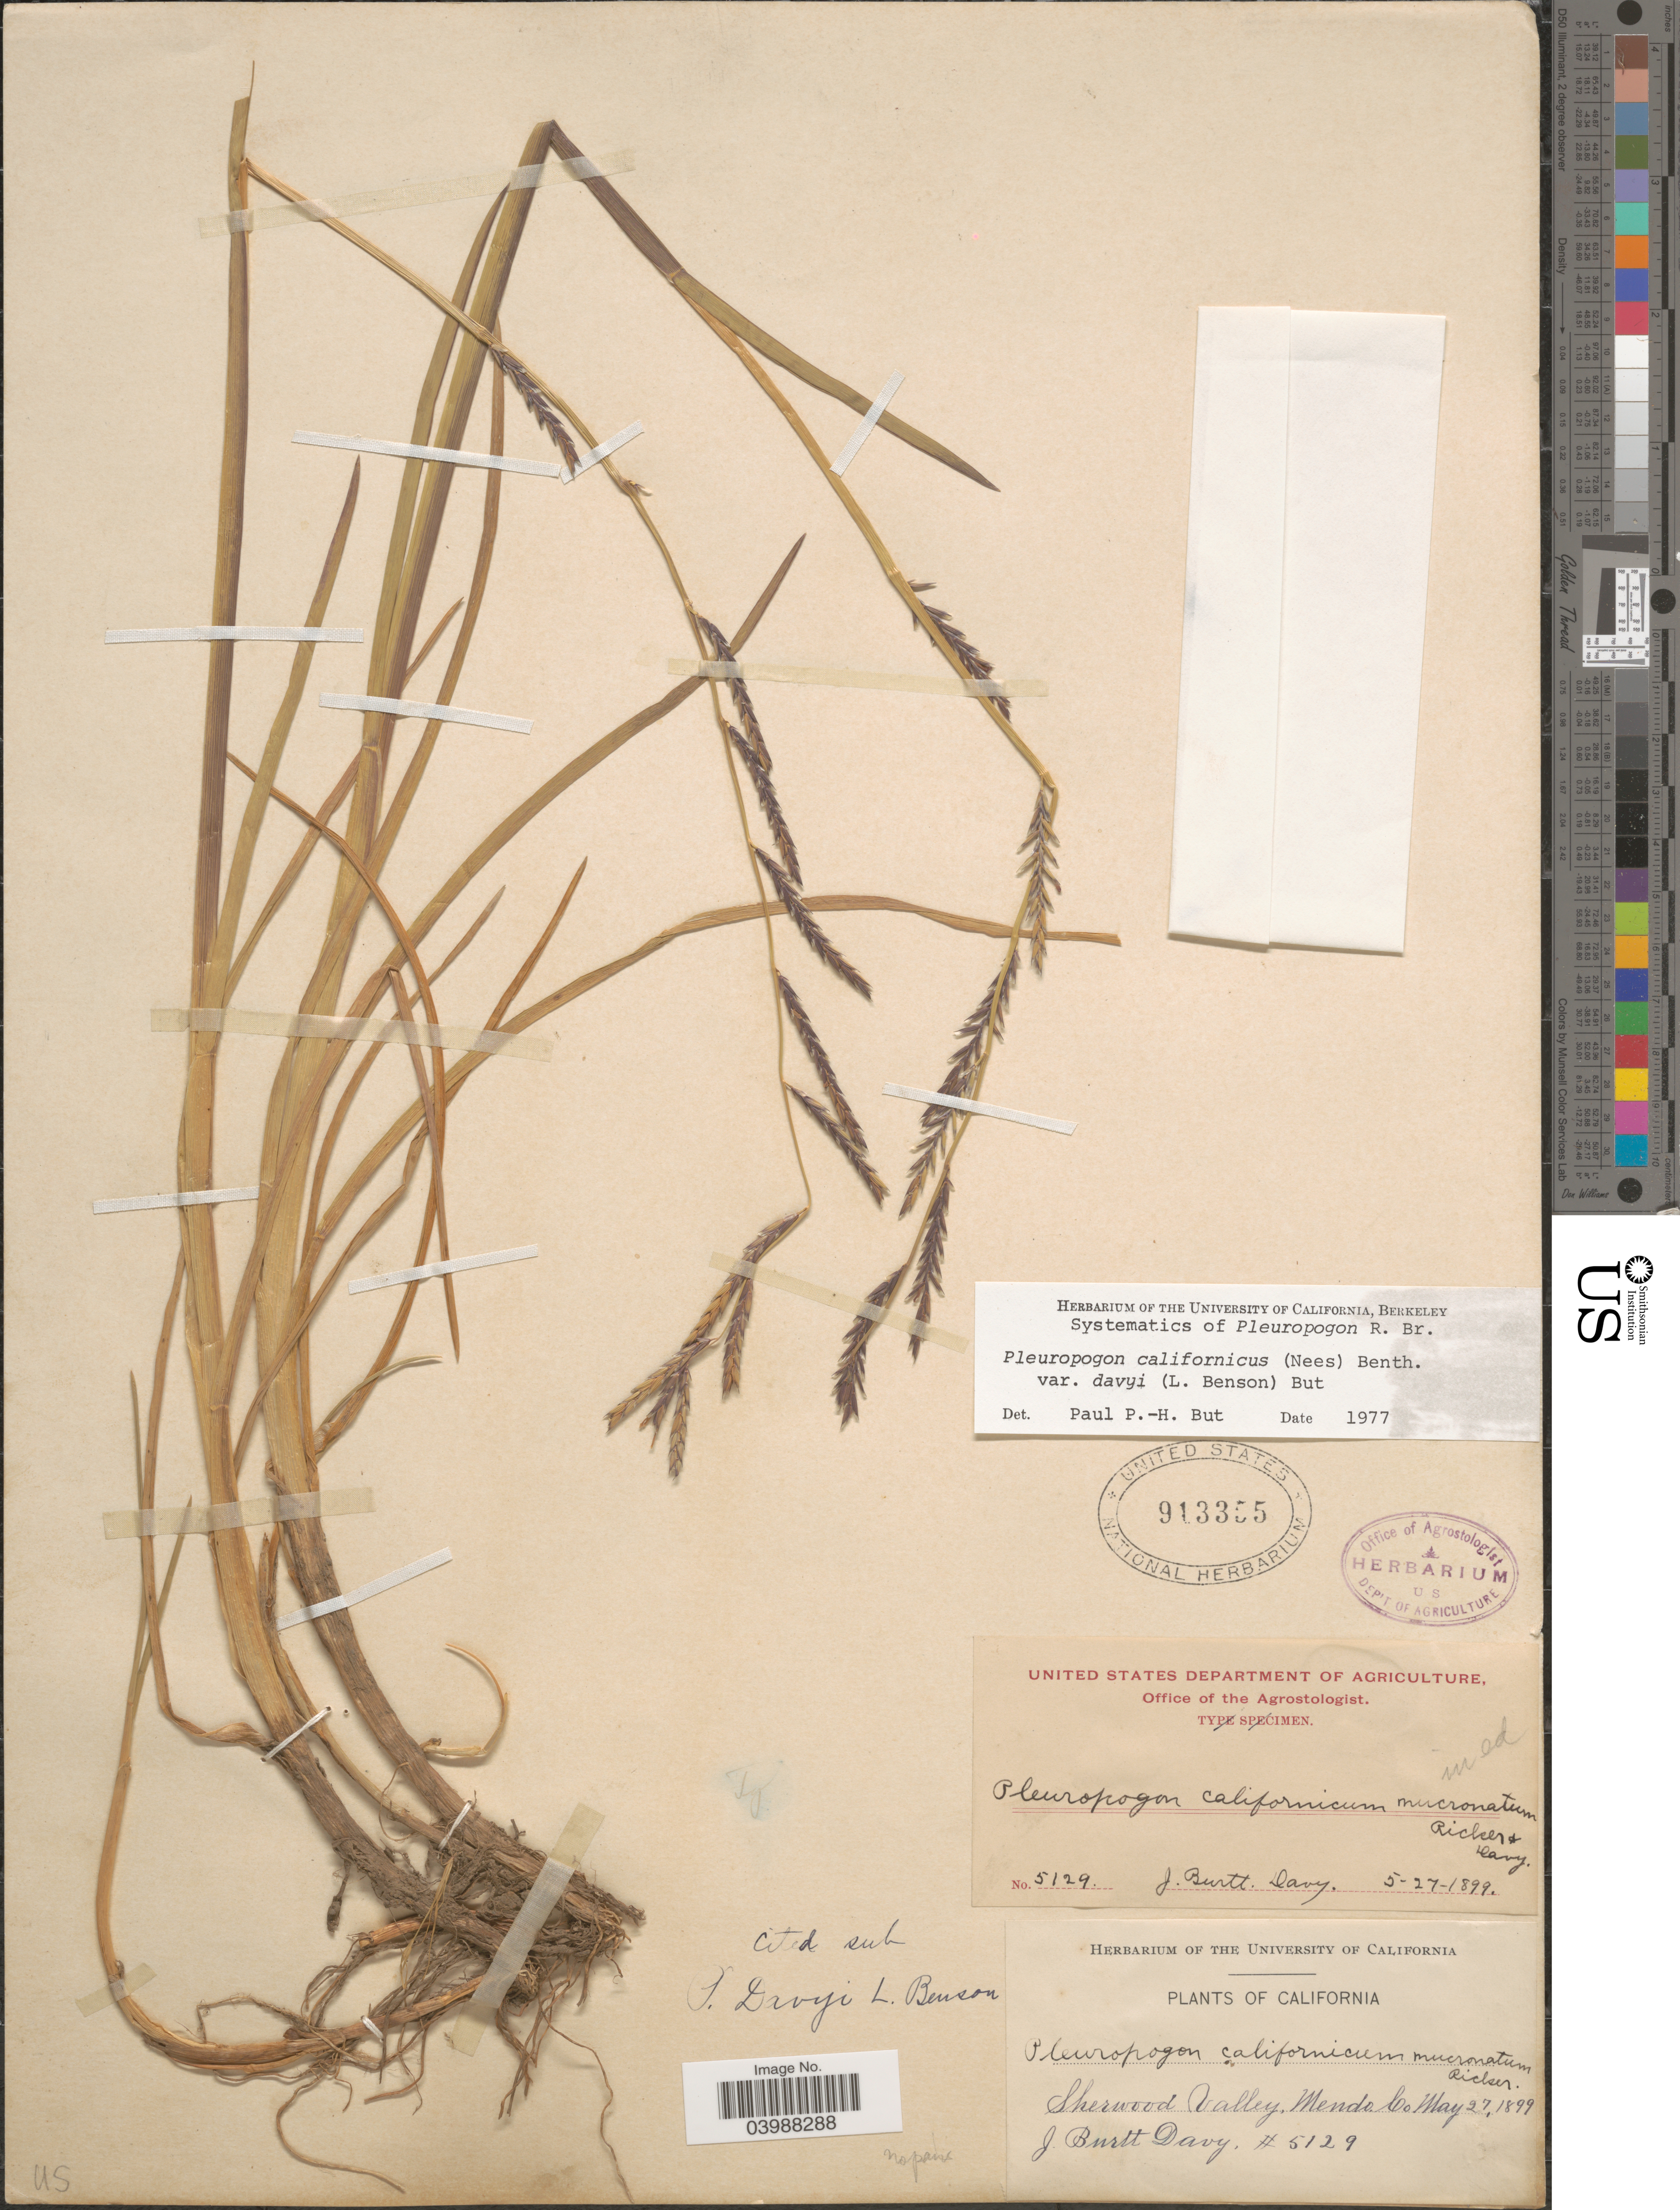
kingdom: Plantae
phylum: Tracheophyta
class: Liliopsida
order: Poales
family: Poaceae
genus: Pleuropogon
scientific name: Pleuropogon californicus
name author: (Nees) Benth. ex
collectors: J. Burtt Davy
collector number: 5129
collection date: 1899-05-27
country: United States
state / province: California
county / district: Mendocino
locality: Sherwood Valley, Mendo Co.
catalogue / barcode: US 913355